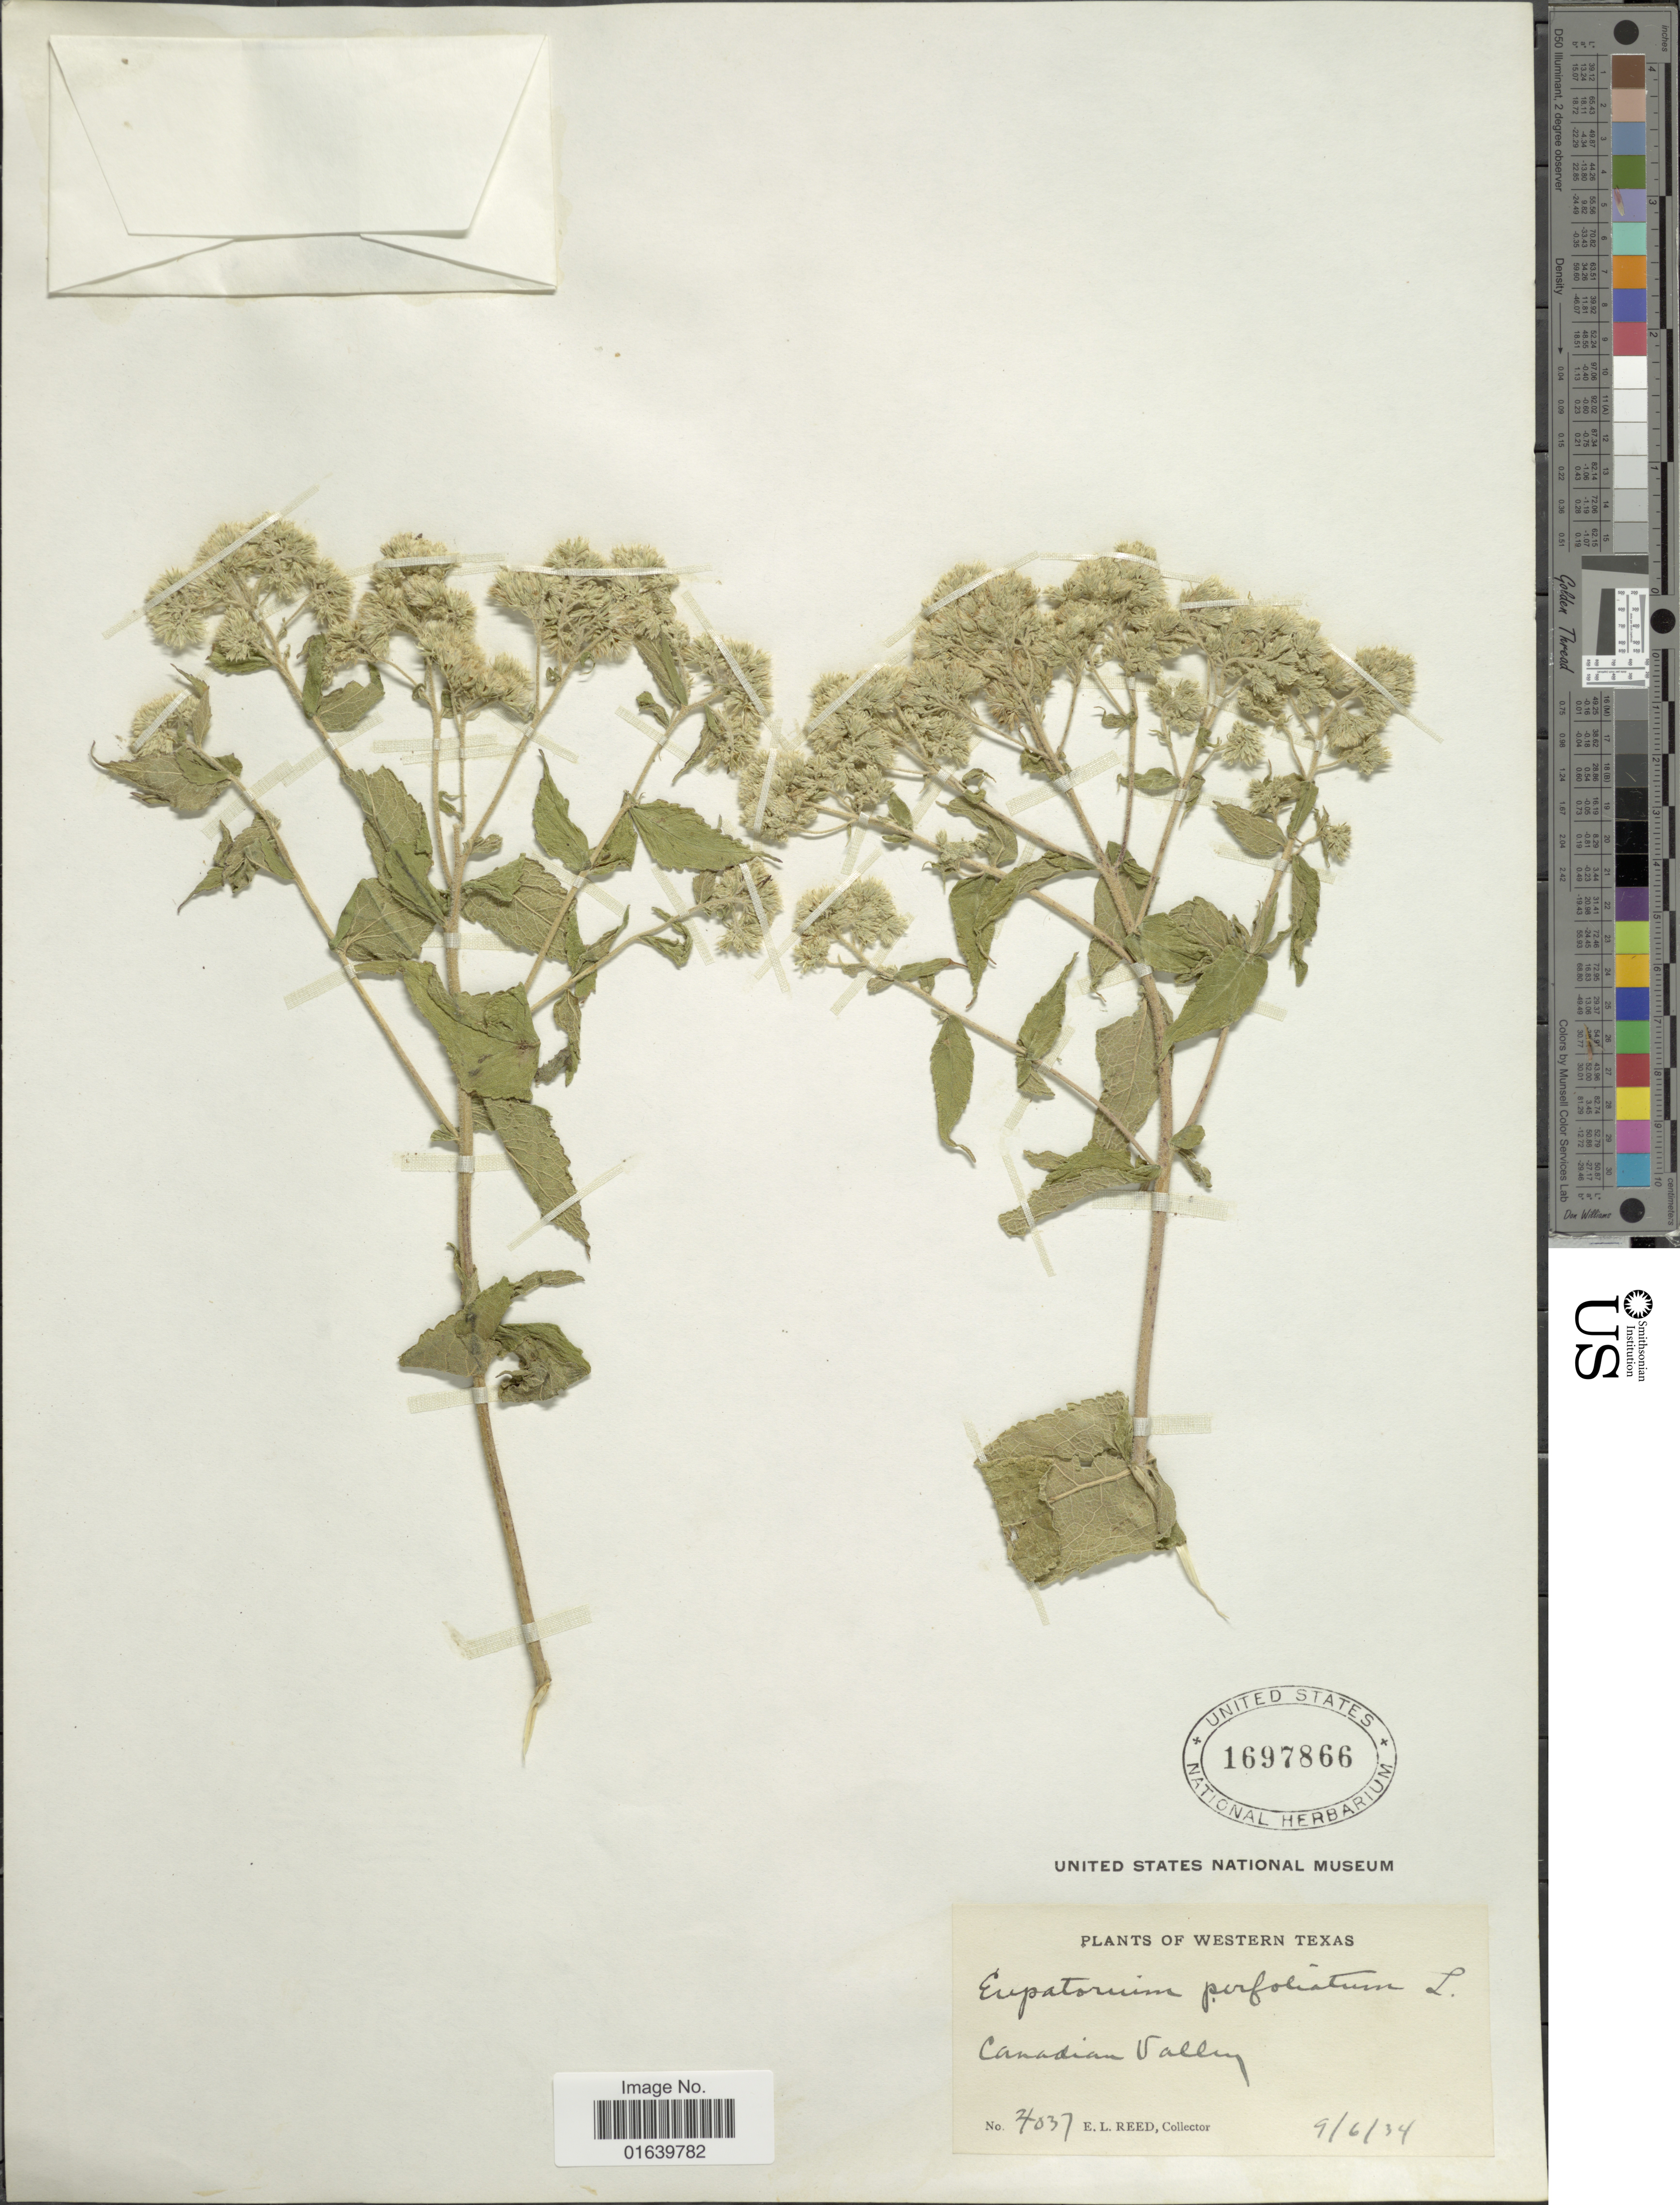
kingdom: Plantae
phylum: Tracheophyta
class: Magnoliopsida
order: Asterales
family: Asteraceae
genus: Eupatorium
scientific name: Eupatorium perfoliatum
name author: L.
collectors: E. Reed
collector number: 4037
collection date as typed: Transcribed d/m/y: 6/9/34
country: United States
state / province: Texas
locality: Western Texas, Canadian Valley.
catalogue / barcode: US 1697866